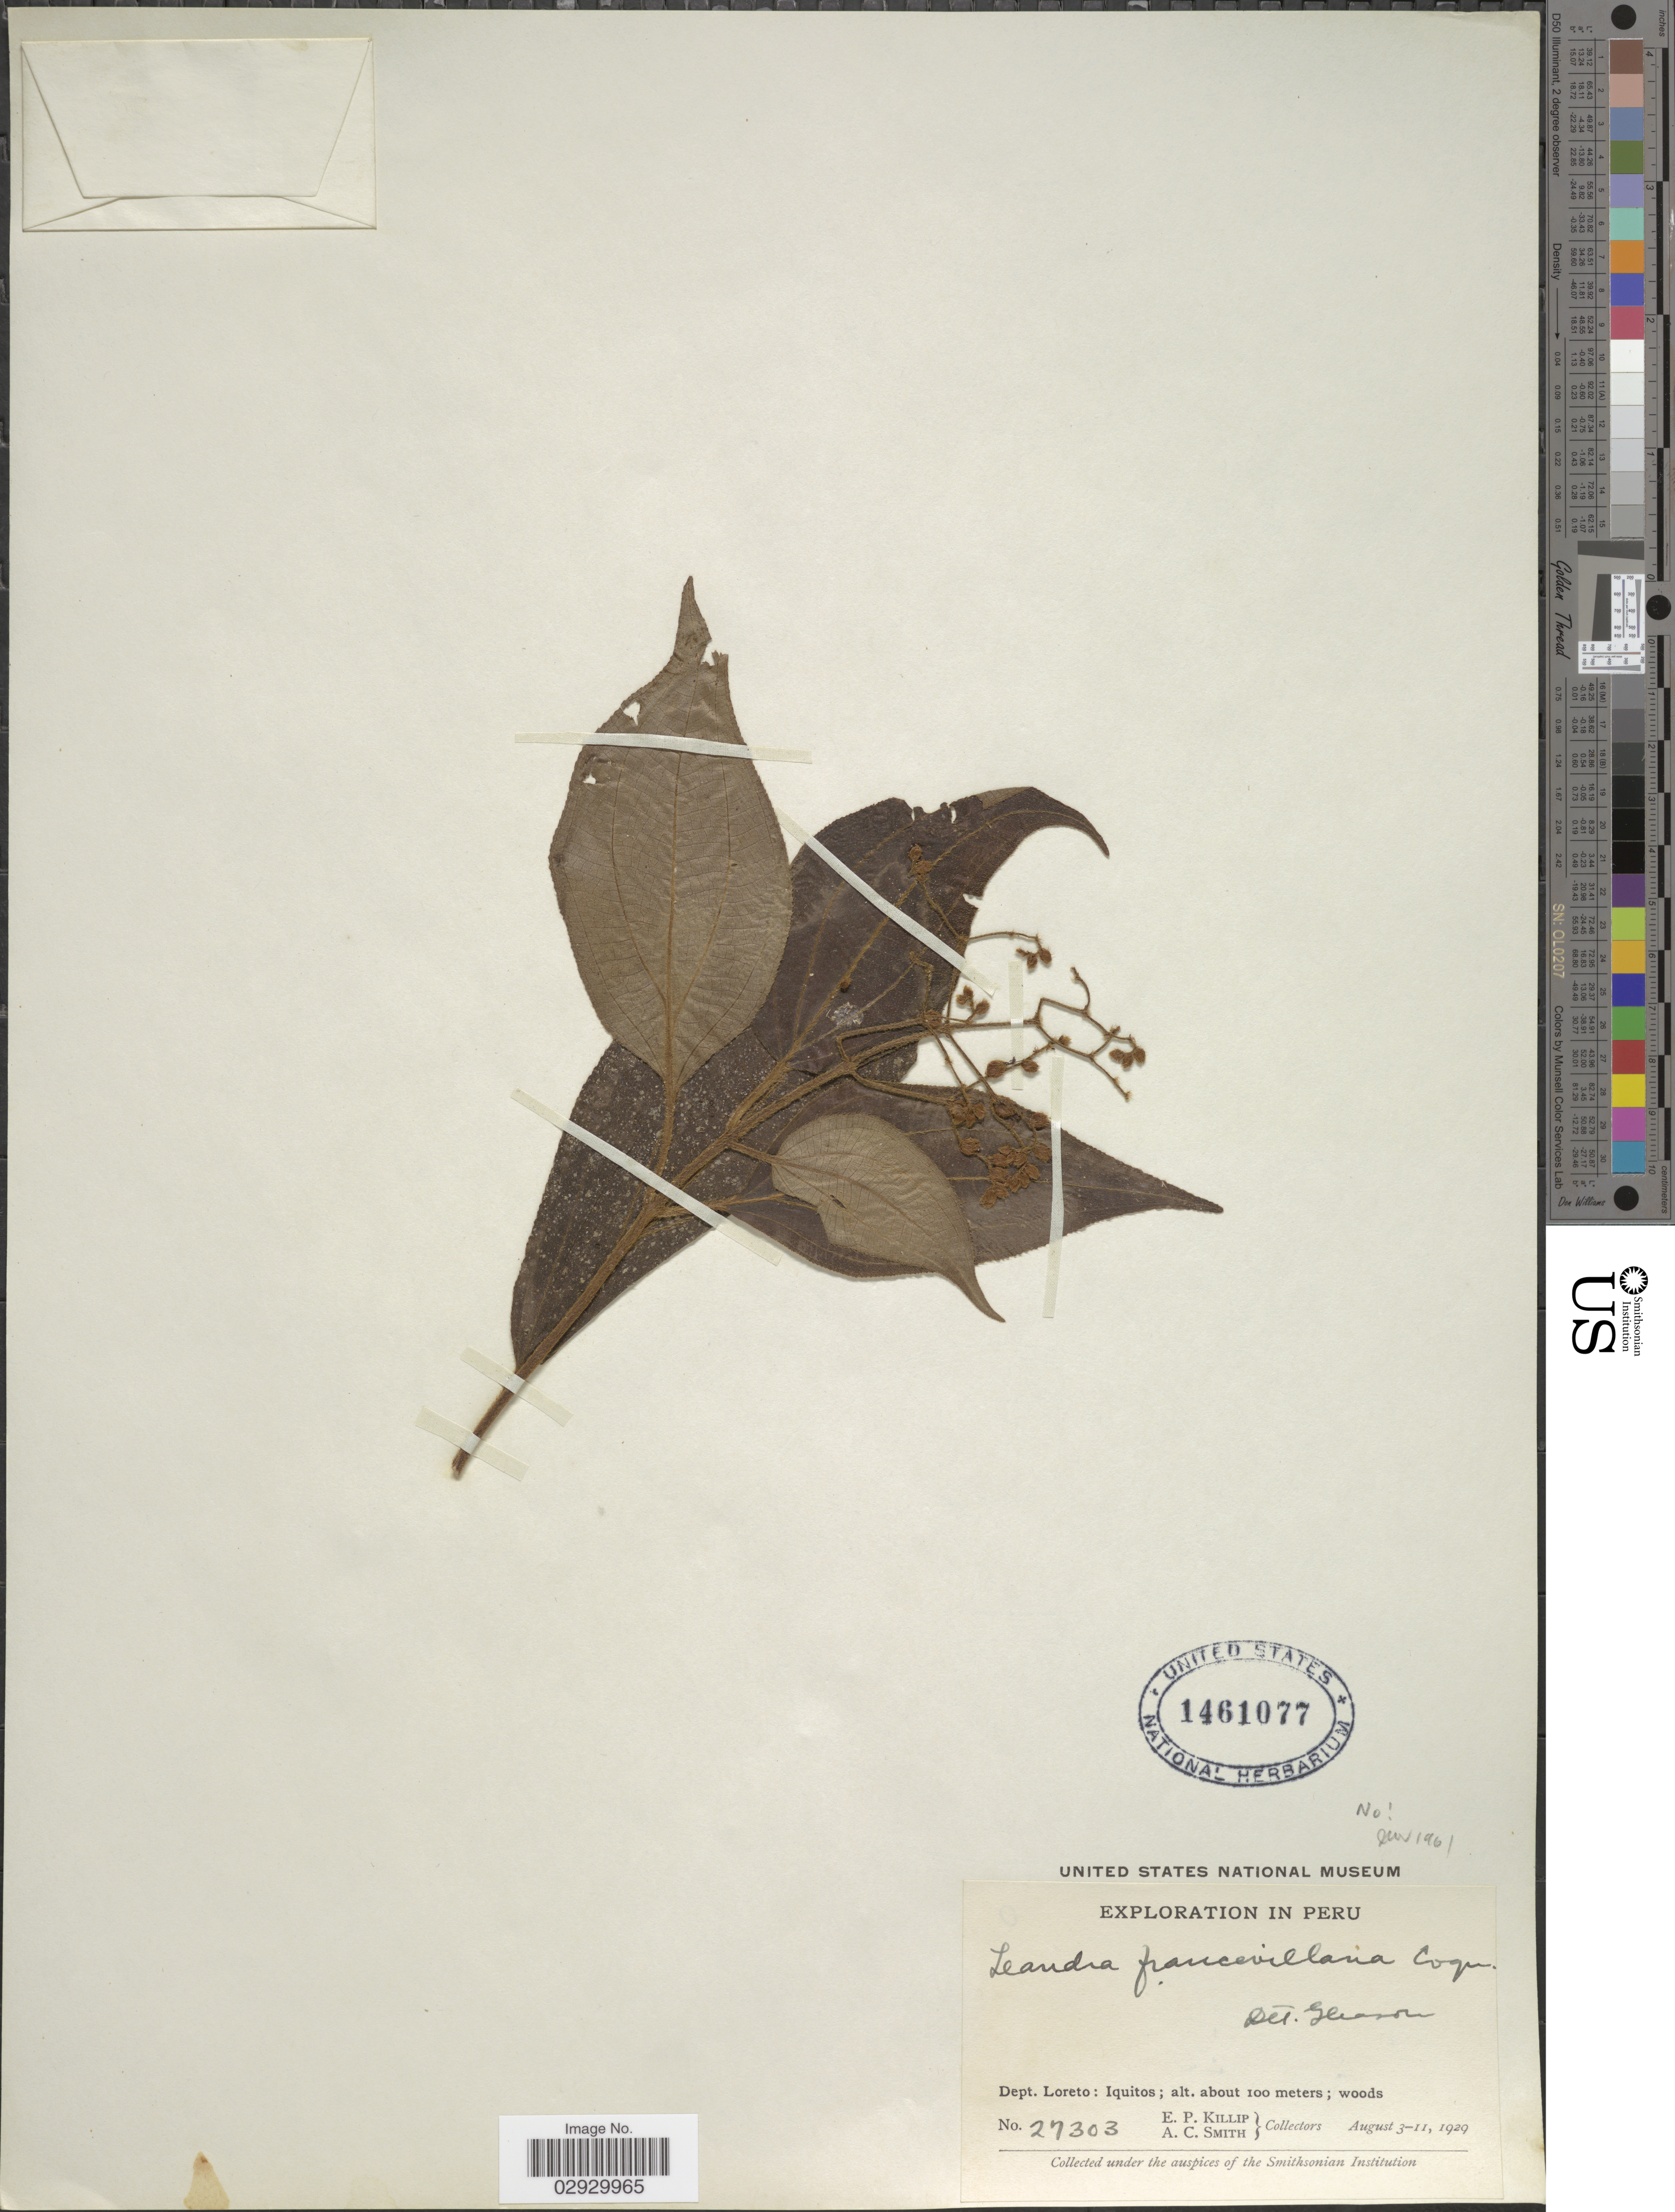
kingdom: Plantae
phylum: Tracheophyta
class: Magnoliopsida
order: Myrtales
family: Melastomataceae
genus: Leandra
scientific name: Leandra secunda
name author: (D. Don) Cogn.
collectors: E. P. Killip & A. C. Smith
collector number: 27303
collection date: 1929-08-03/1929-08-11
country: Peru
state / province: Loreto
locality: Dept. Loreto: Iquitos.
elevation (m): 100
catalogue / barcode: US 1461077